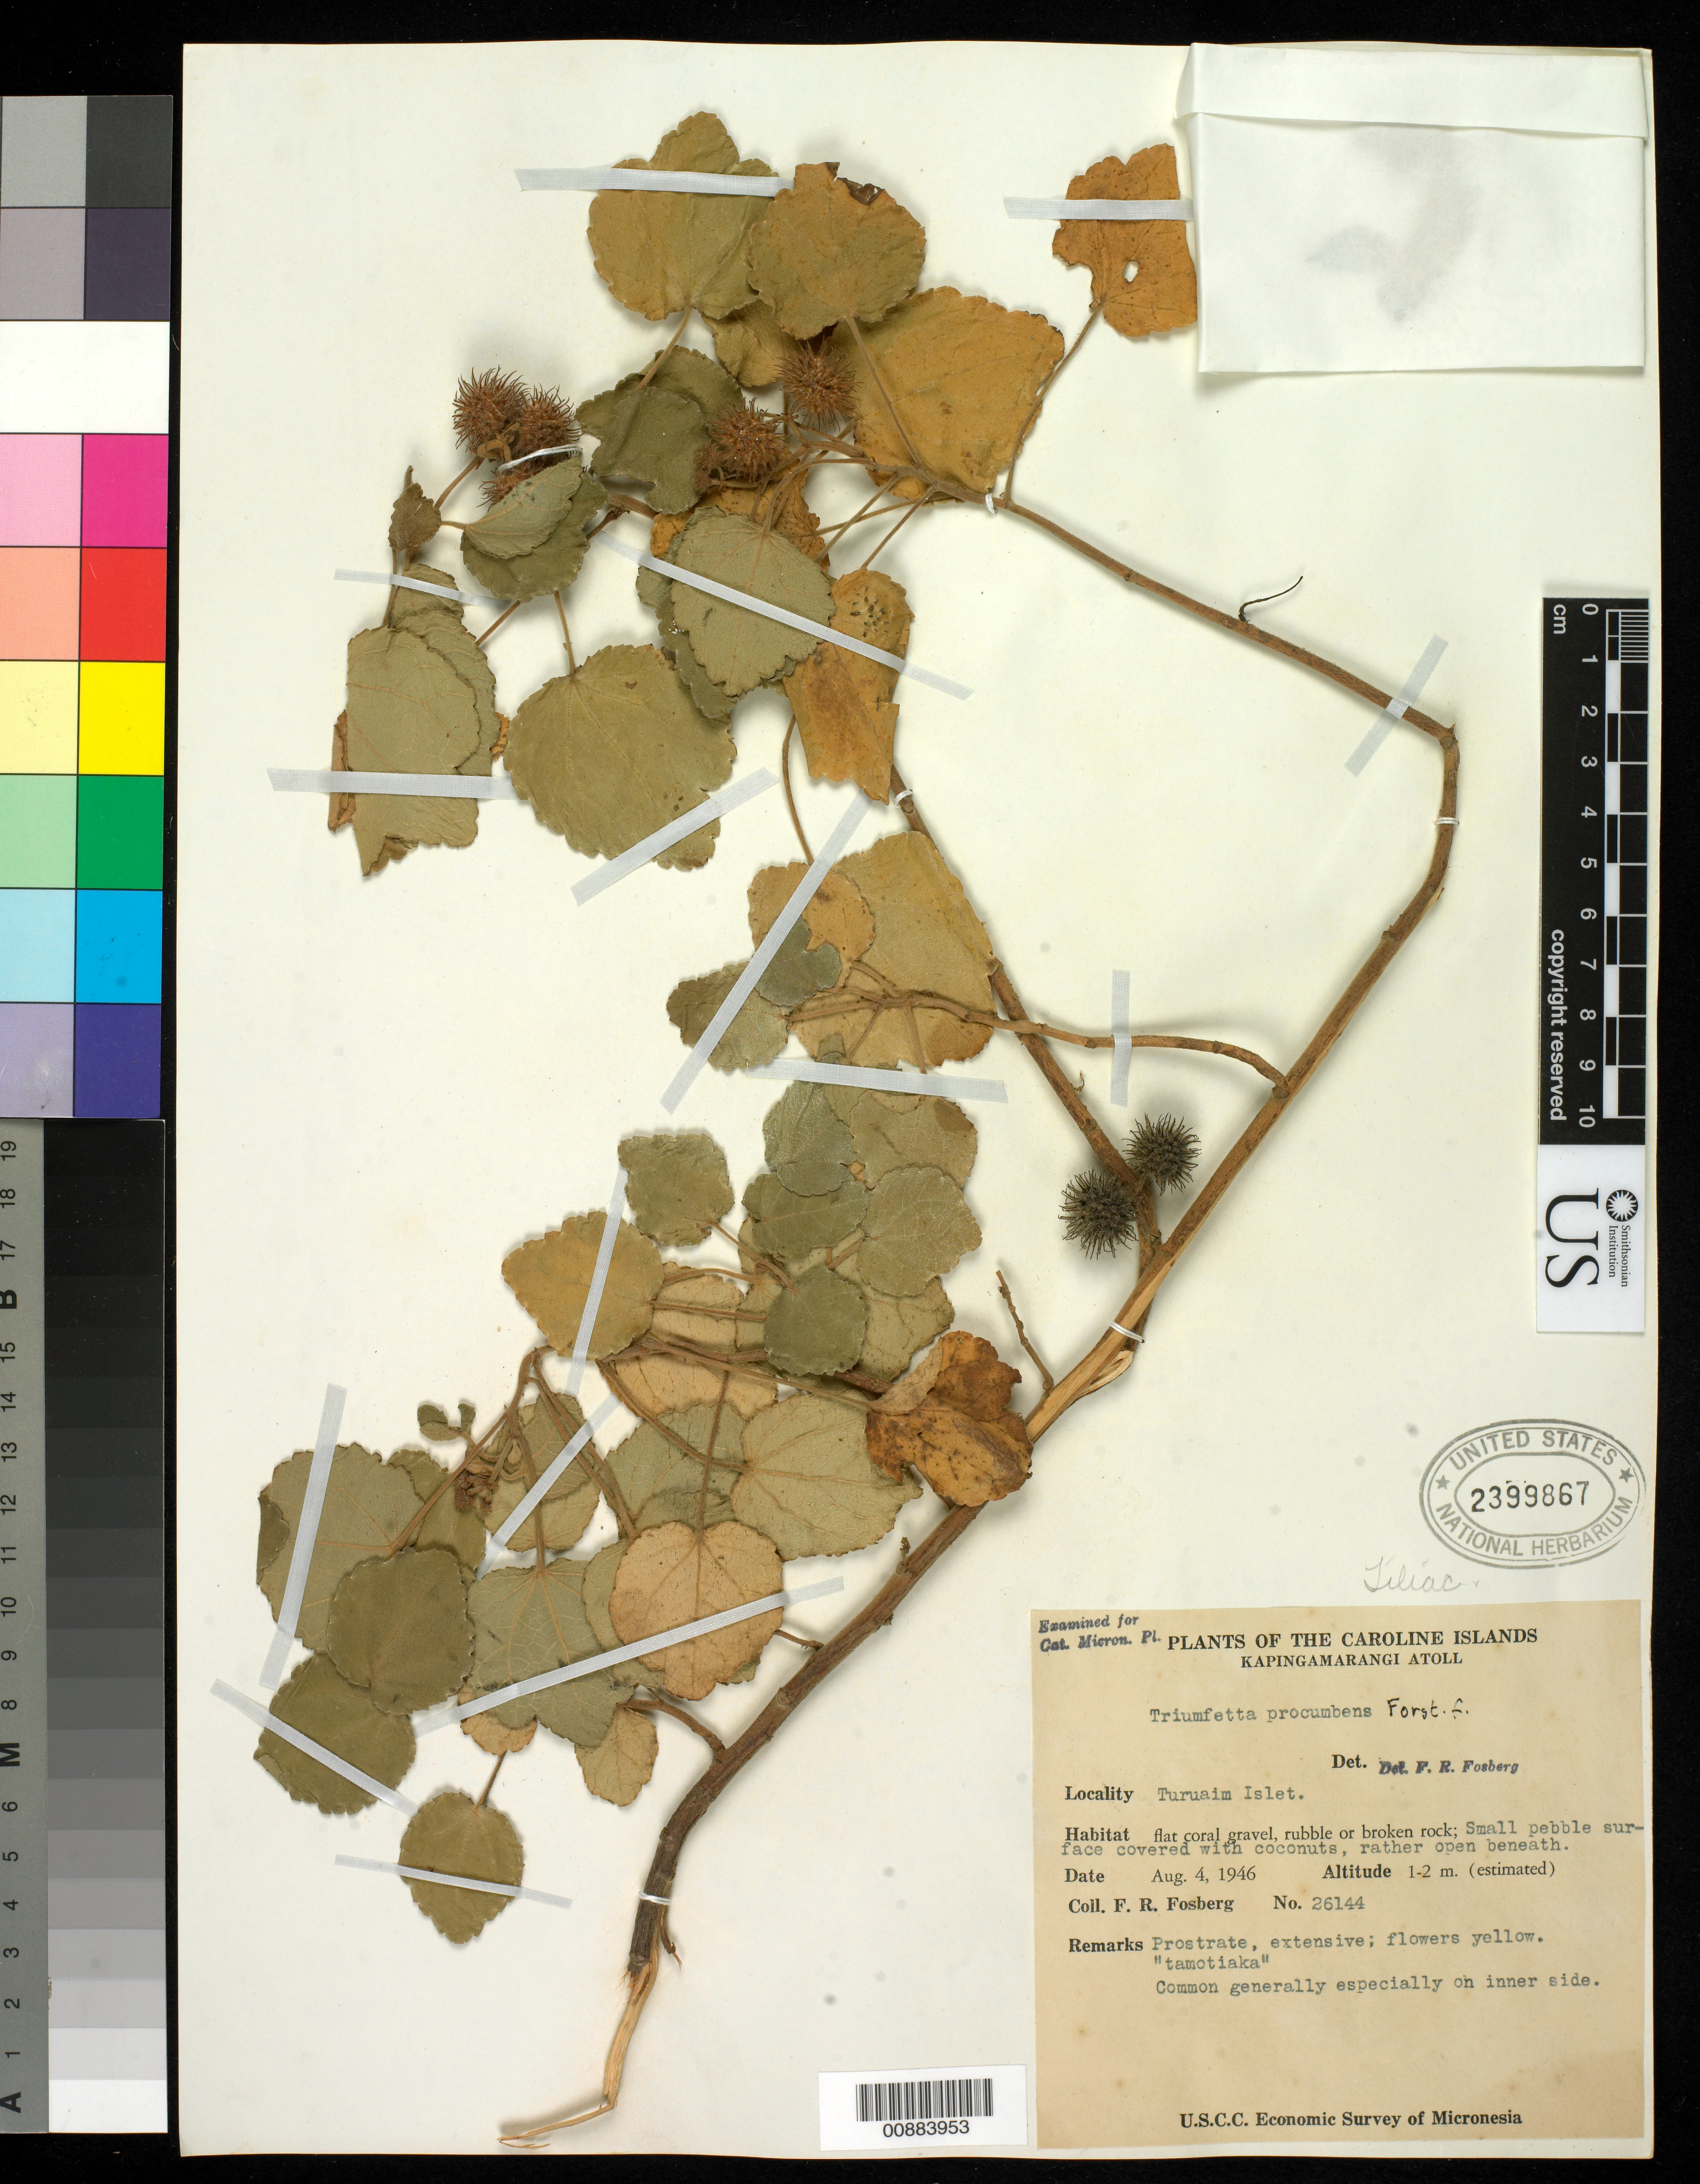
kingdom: Plantae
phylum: Tracheophyta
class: Magnoliopsida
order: Malvales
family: Malvaceae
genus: Triumfetta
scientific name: Triumfetta procumbens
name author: G. Forst.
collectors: F. R. Fosberg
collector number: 26144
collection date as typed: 11 Aug 1946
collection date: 1946-08-11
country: Micronesia, Federated States of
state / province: Pohnpei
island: Nanmatol Atoll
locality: Nanmatol Islet, Matalanim District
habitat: Flat coral gravel, rubble or broken rock; small pebble surface, rather open beneath.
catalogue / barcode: US 2399867